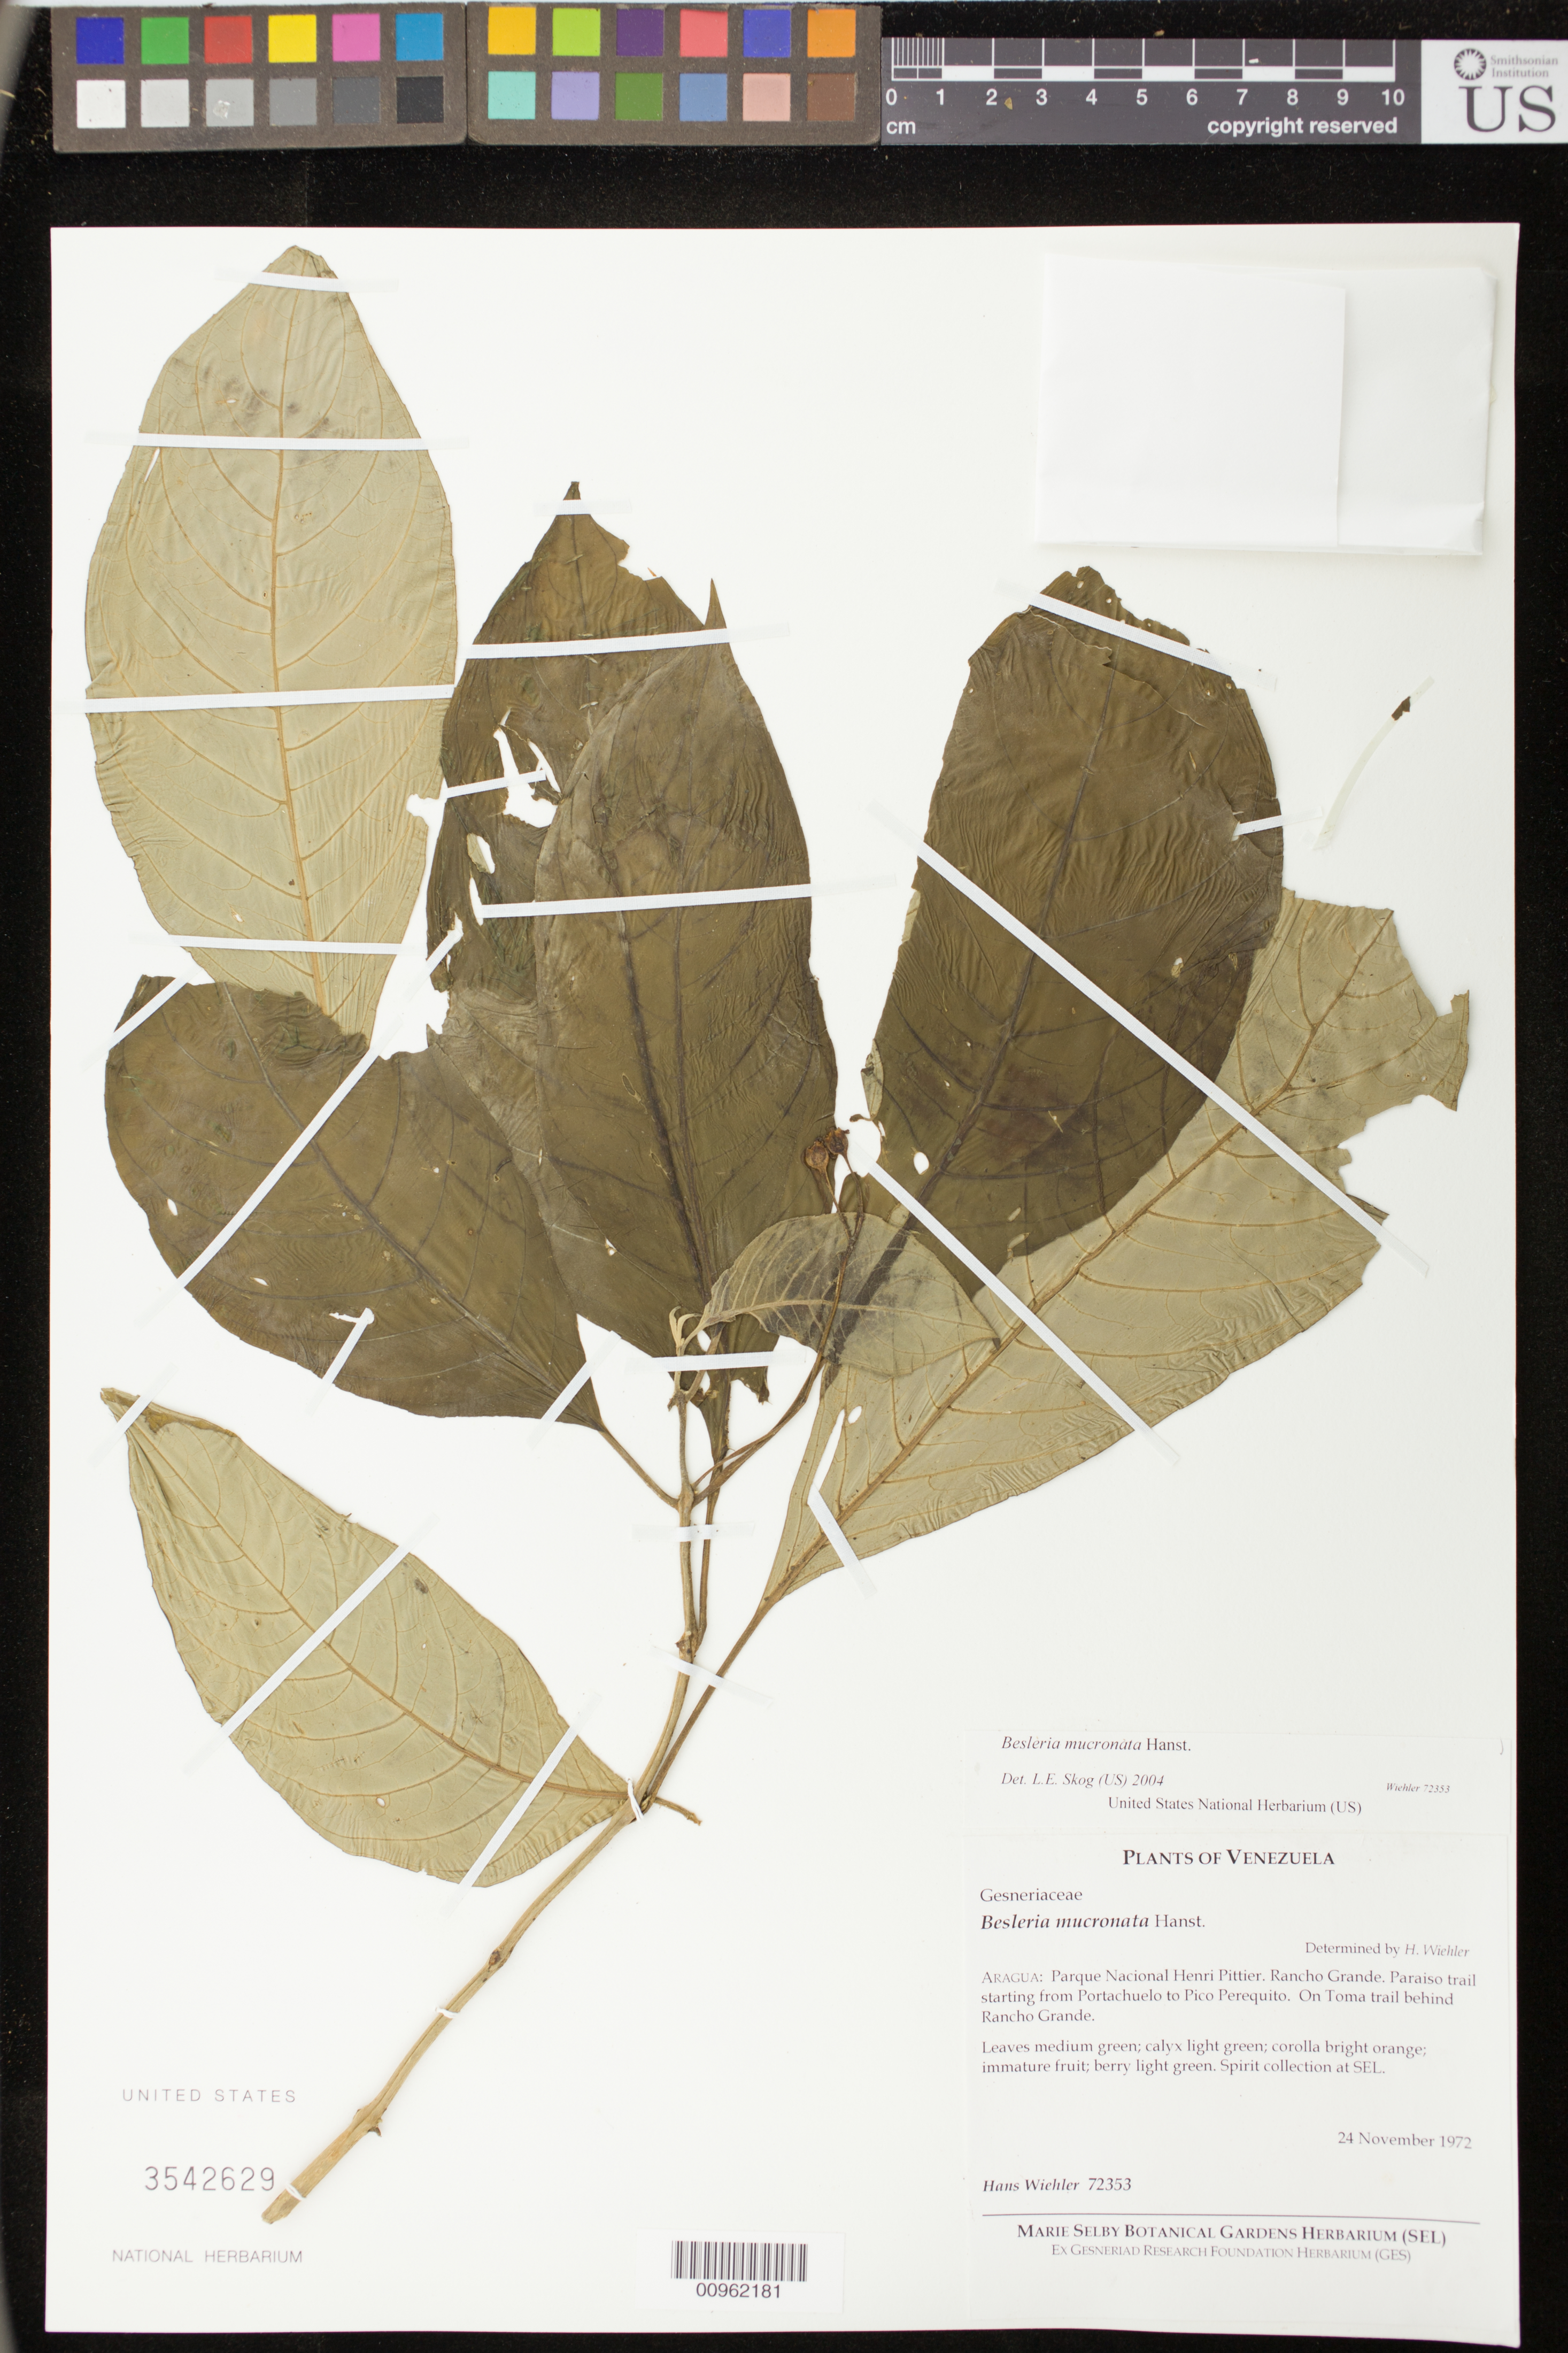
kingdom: Plantae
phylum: Tracheophyta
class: Magnoliopsida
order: Lamiales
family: Gesneriaceae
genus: Besleria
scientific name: Besleria mucronata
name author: Hanst.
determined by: Skog, Laurence E.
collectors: H. J. Wiehler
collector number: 72353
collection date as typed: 25 Nov 1972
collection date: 1972-11-25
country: Venezuela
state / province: Aragua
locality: Aragua: Parque Nacional Henri Pittier, Rancho Grande, Paraiso trail starting from Portachuelo to Pico Perequito, on Toma trail behind Rancho Grande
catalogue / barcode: US 3542629